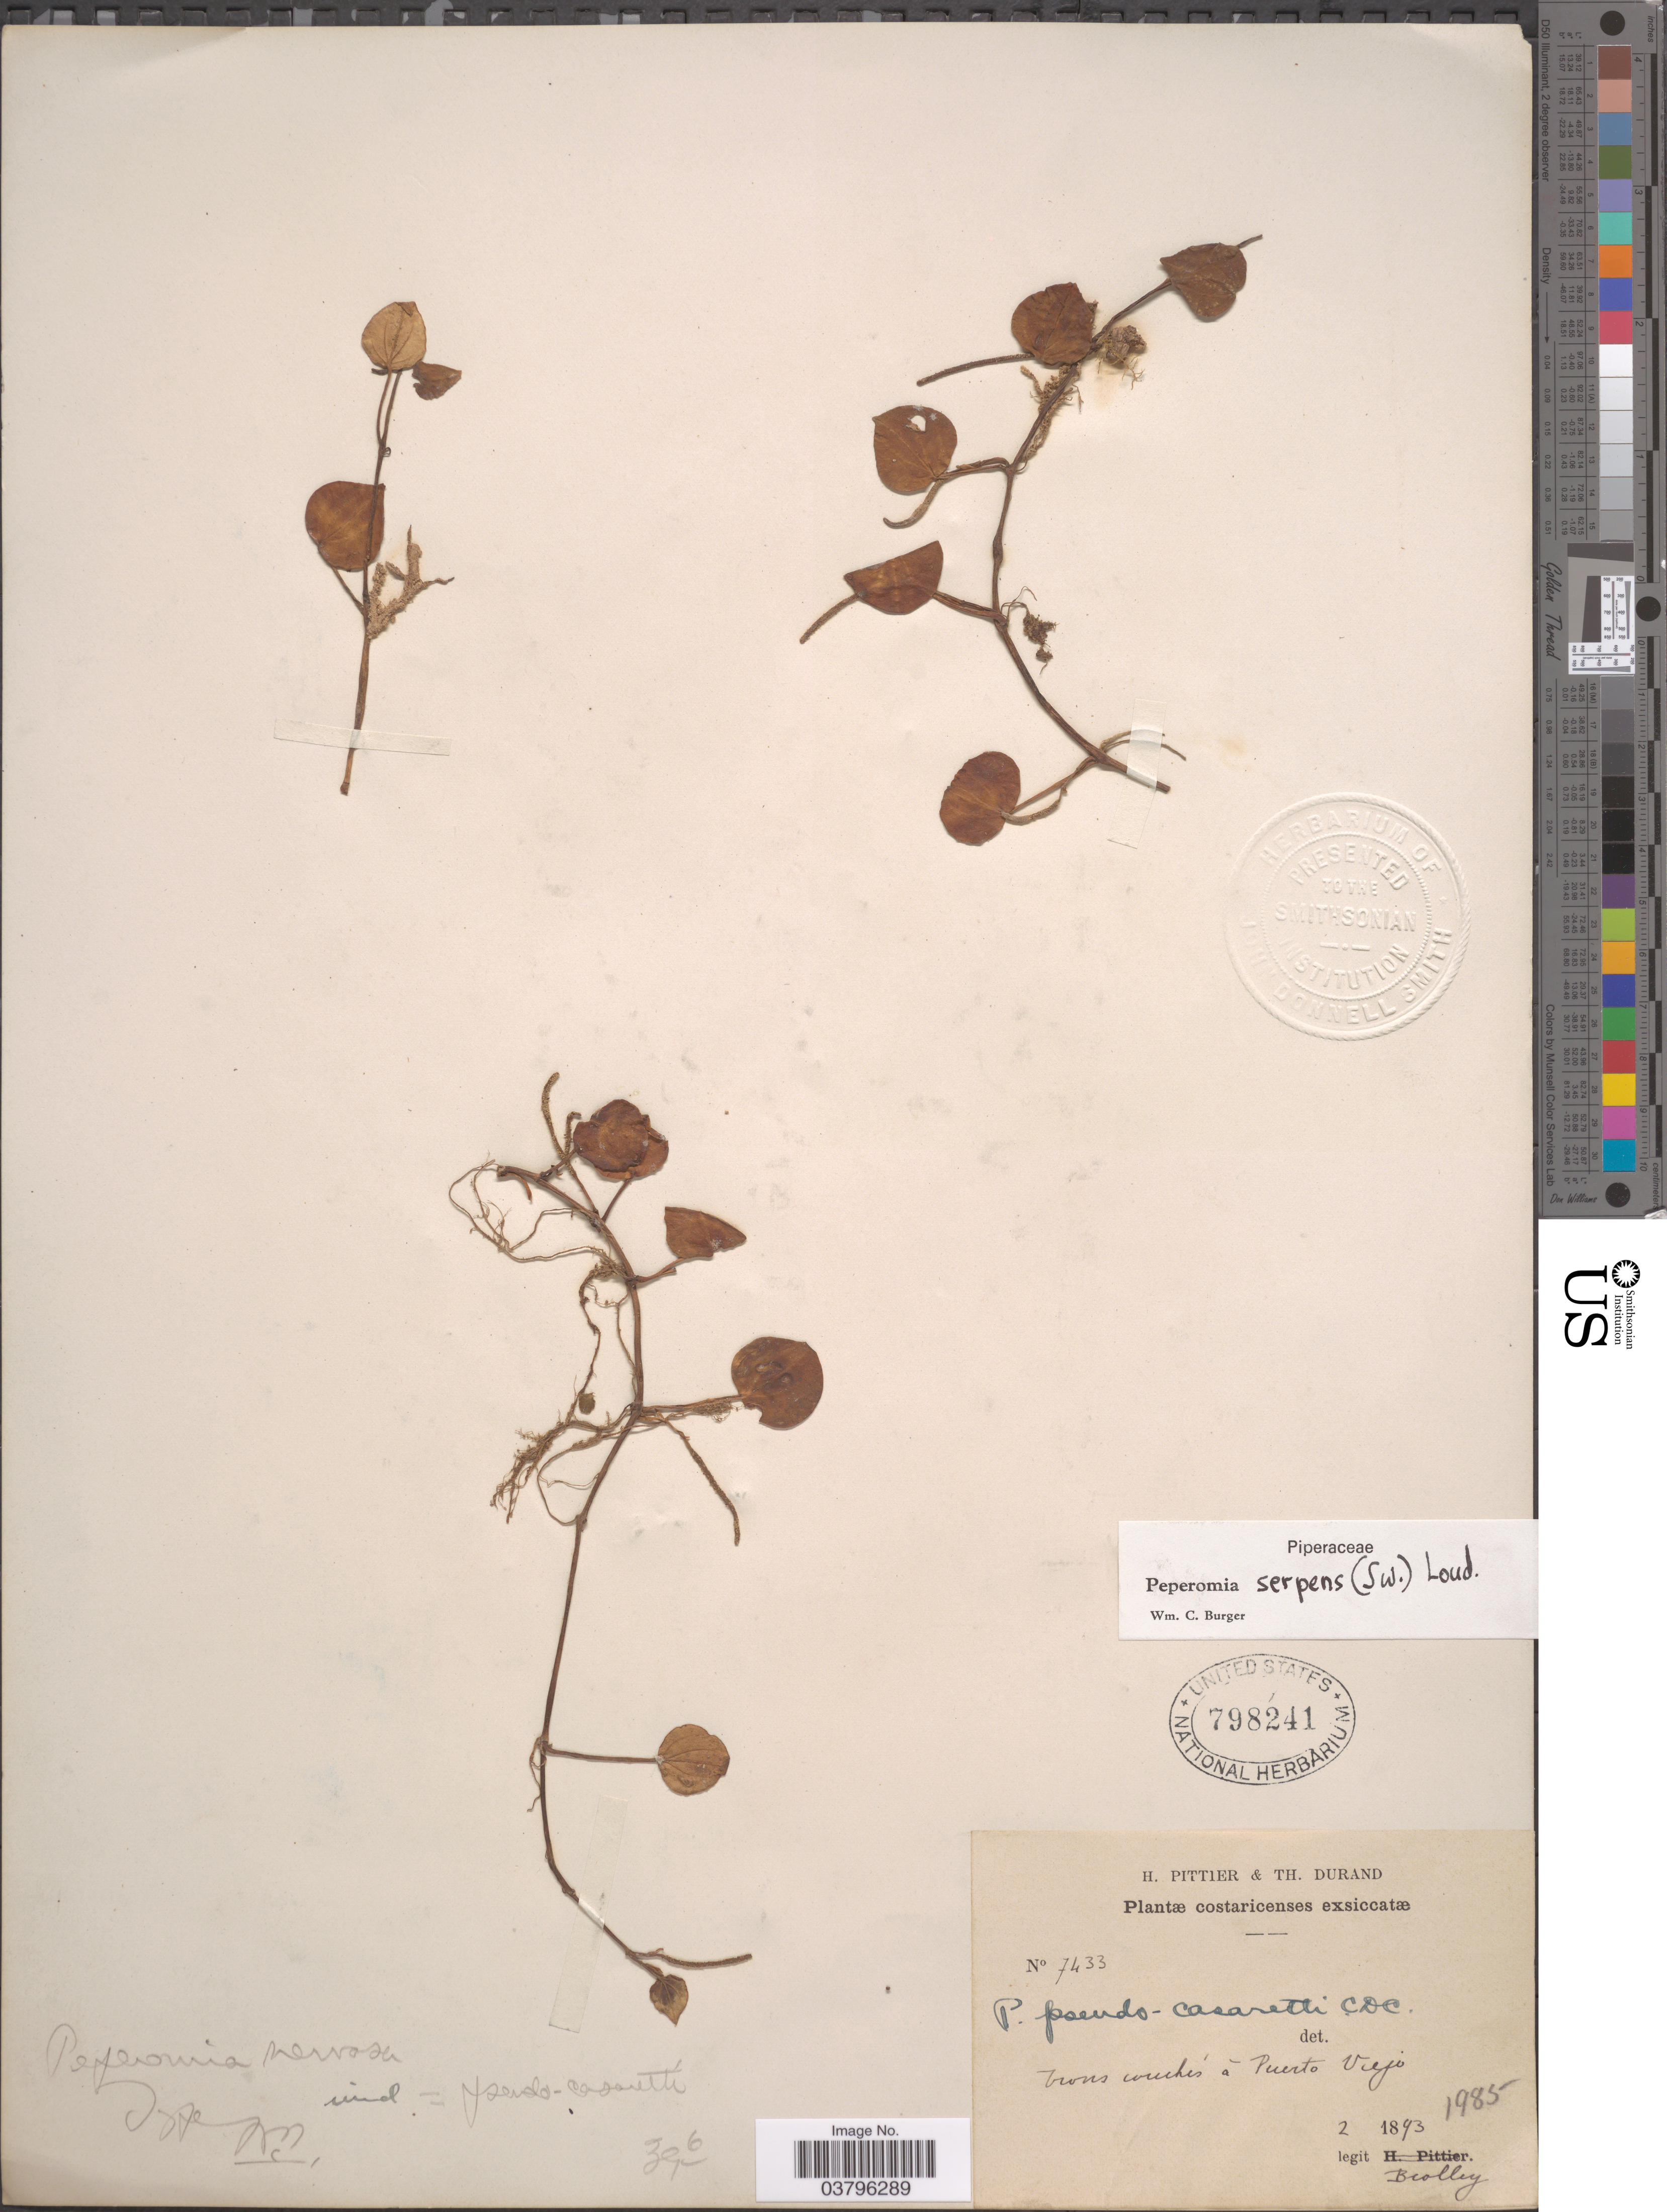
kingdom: Plantae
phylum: Tracheophyta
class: Magnoliopsida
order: Piperales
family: Piperaceae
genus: Peperomia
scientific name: Peperomia serpens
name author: (Sw.) Loudon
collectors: Biolley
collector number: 7433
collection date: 1893-02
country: Costa Rica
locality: Brons couchés á Puerto Viejo.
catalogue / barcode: US 798241